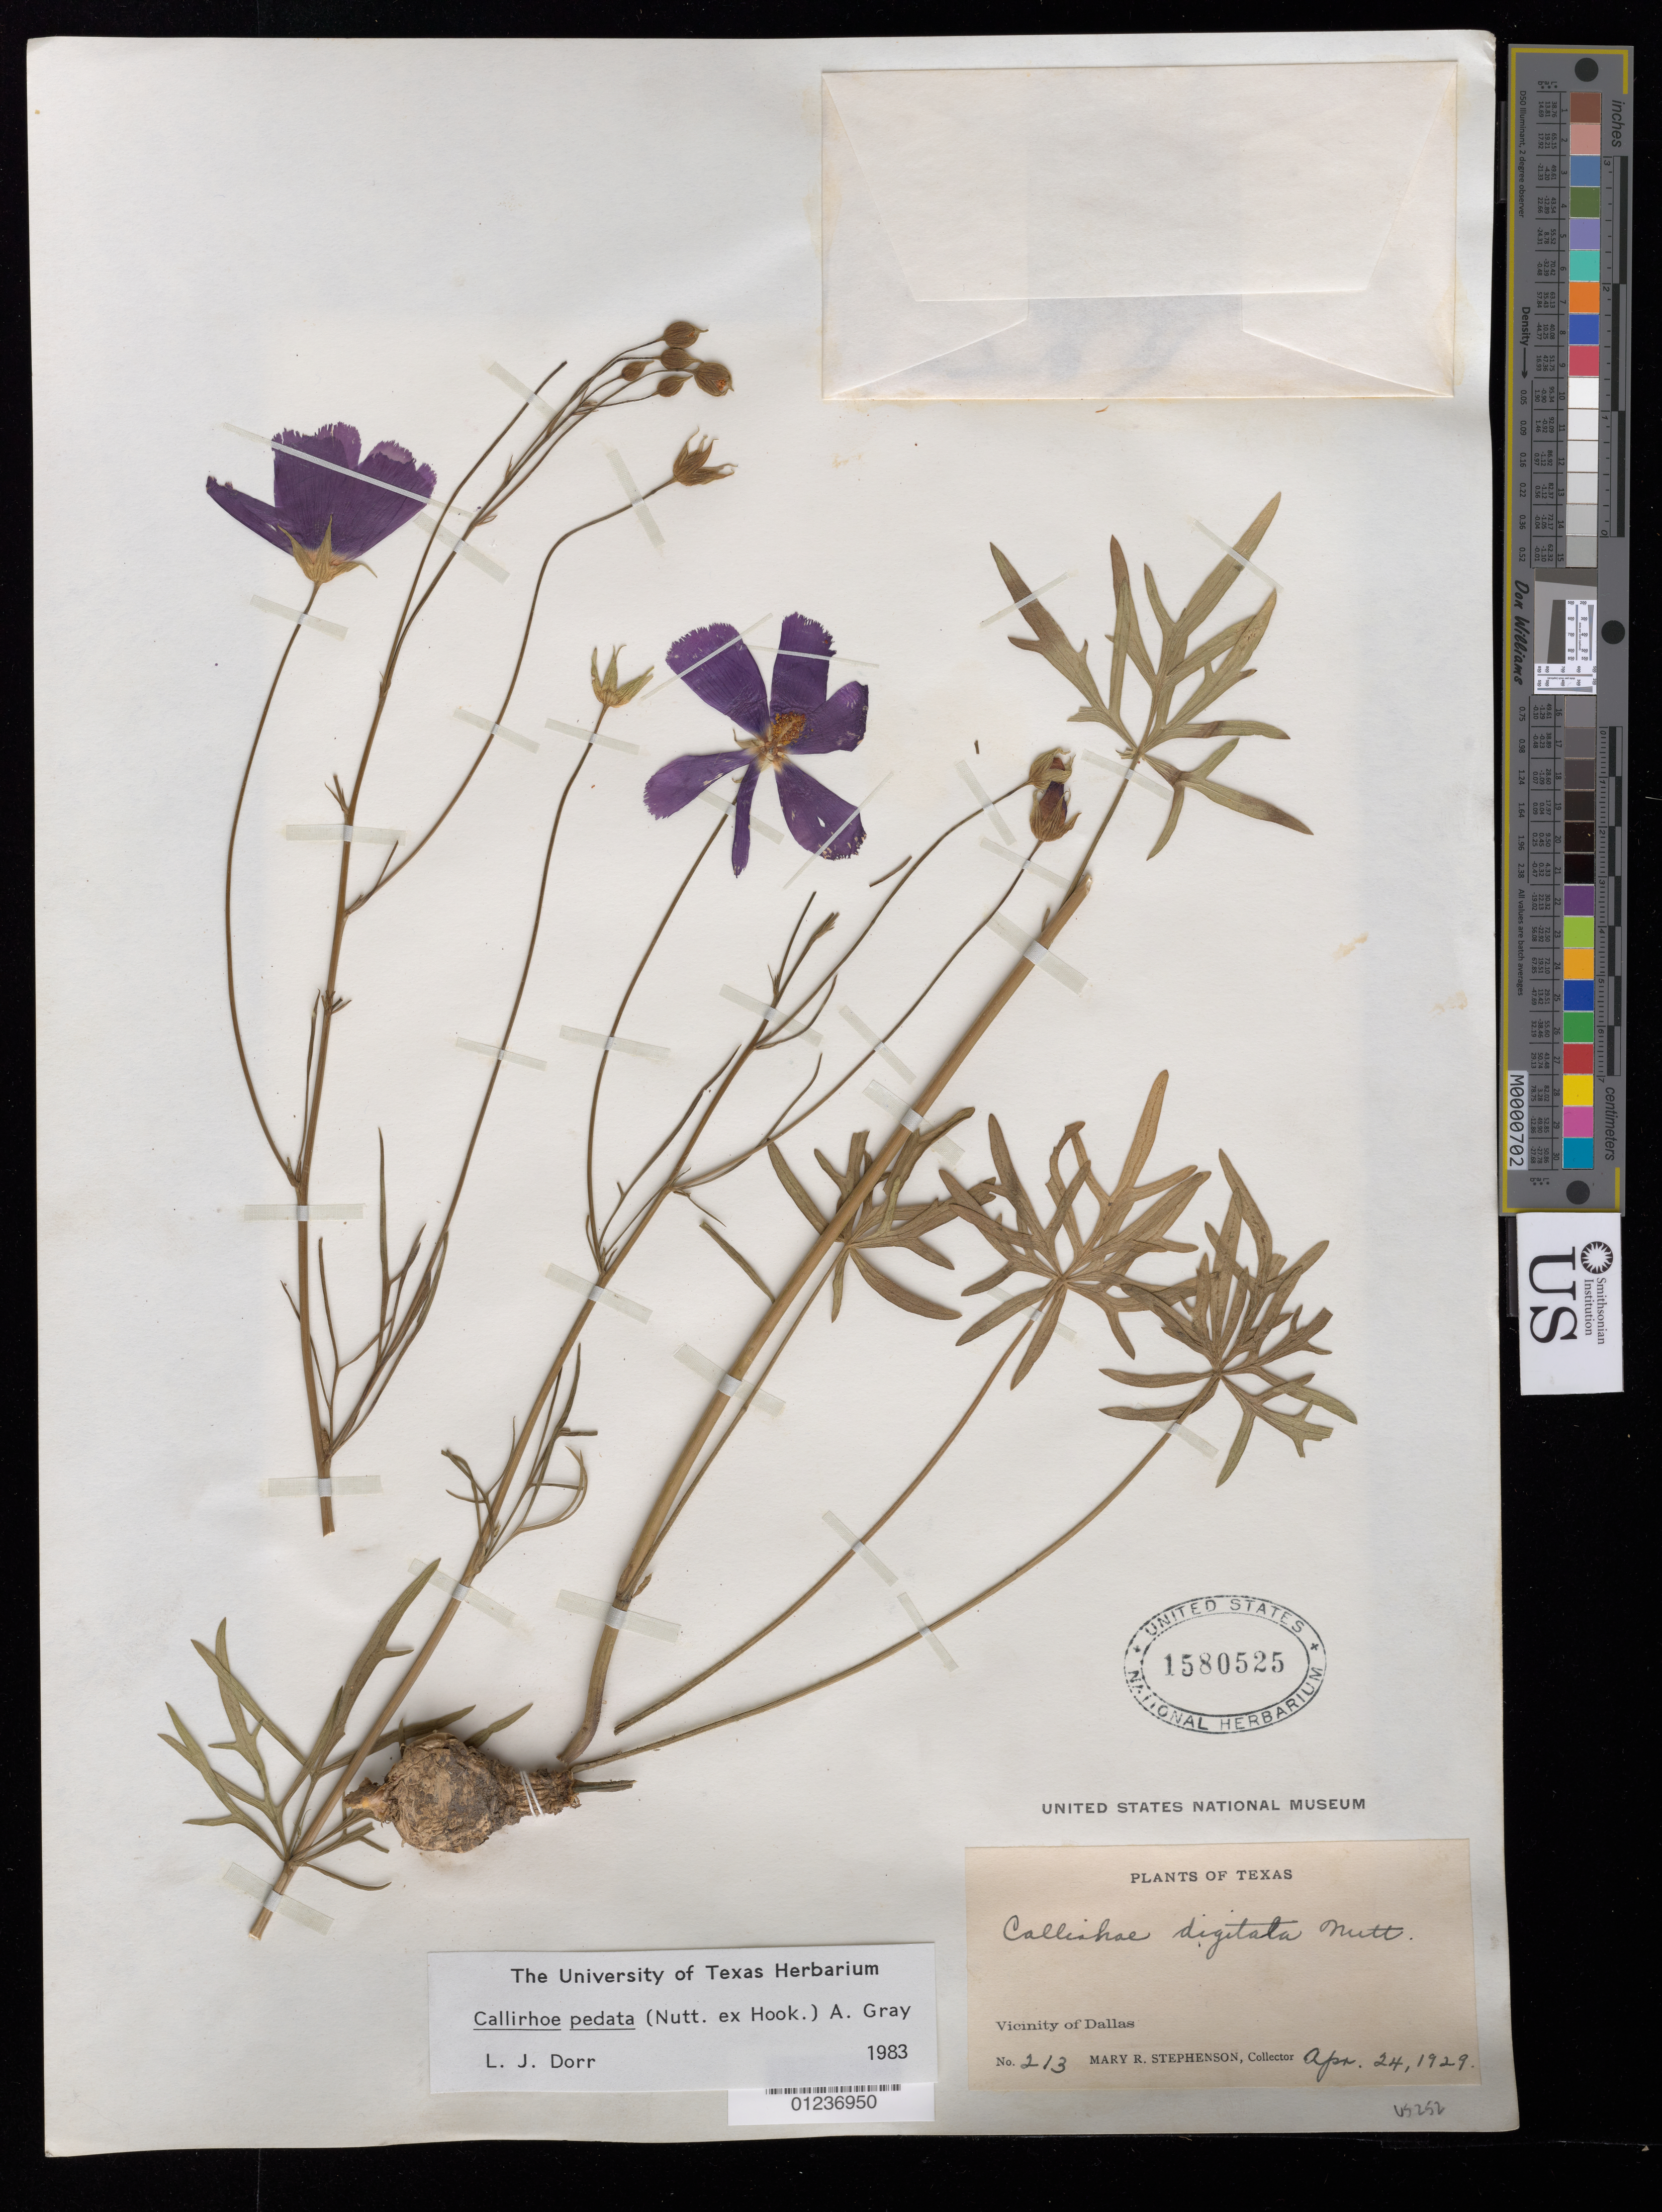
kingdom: Plantae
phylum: Tracheophyta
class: Magnoliopsida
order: Malvales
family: Malvaceae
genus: Callirhoe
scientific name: Callirhoe pedata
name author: (Hook.) A. Gray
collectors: M. R. Stephenson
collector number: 213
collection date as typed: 24 Apr 1929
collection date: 1929-04-24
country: United States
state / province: Texas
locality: Vicinity of Dallas.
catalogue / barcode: US 1580525